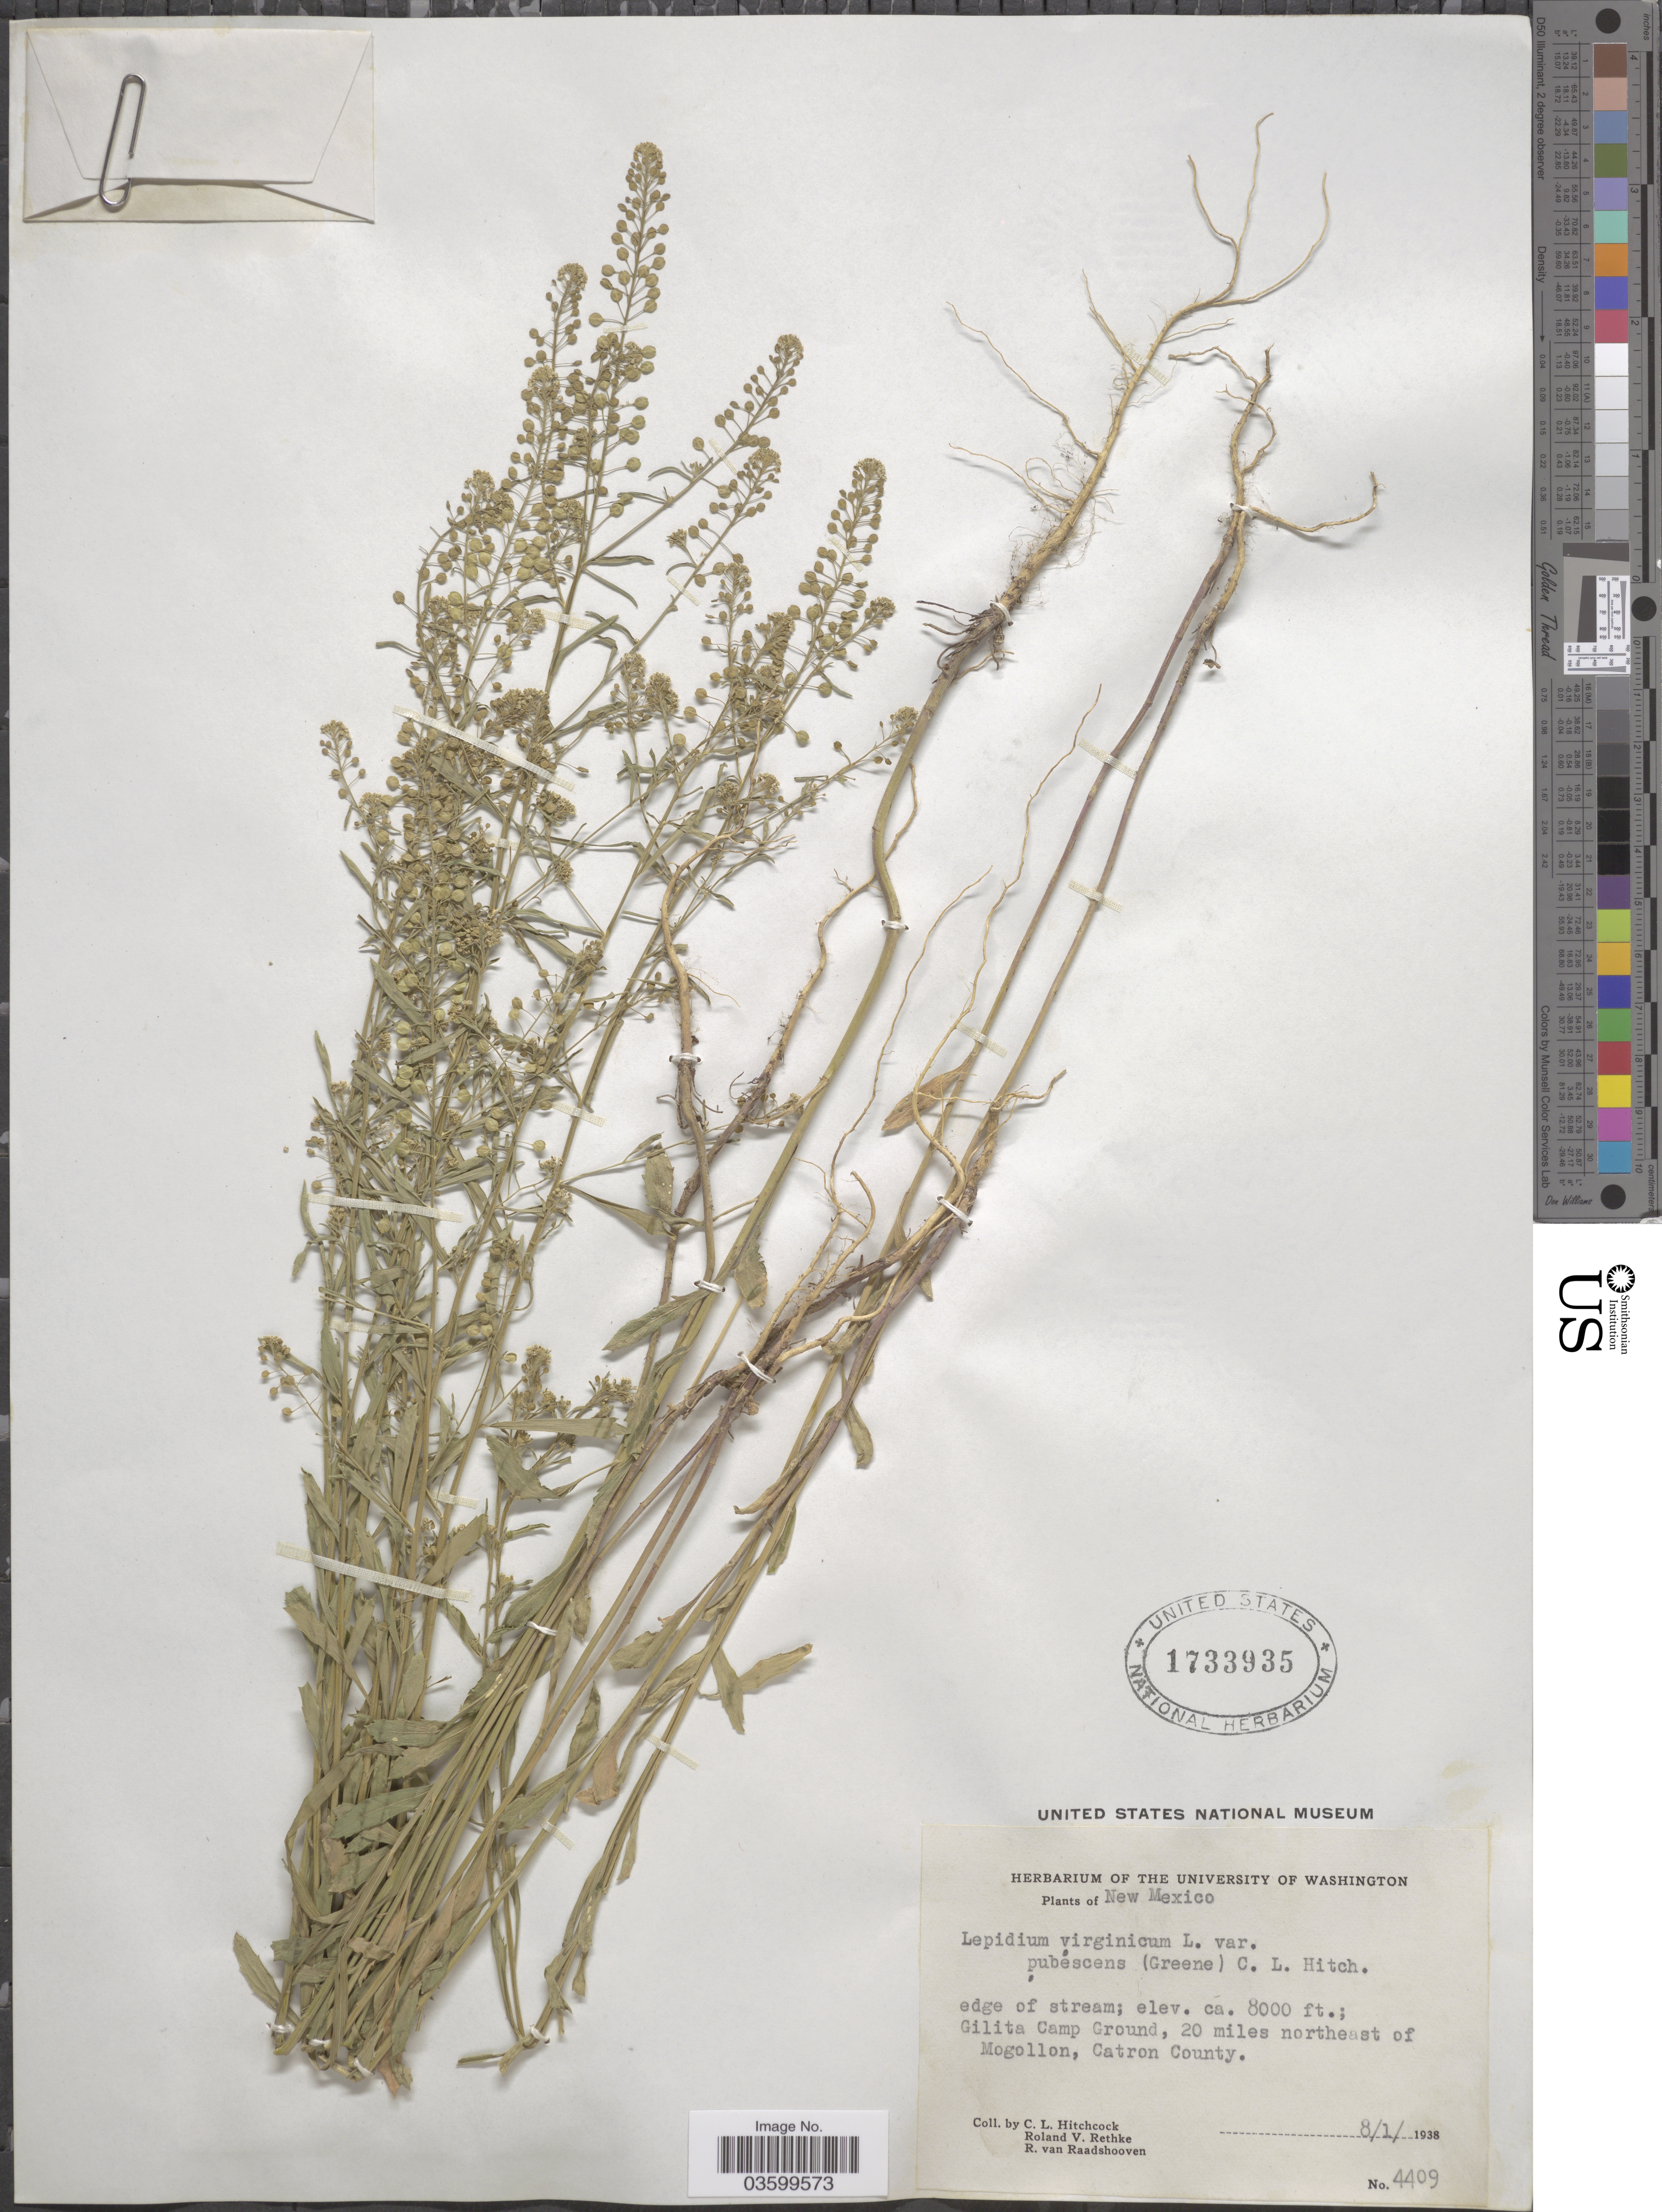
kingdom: Plantae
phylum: Tracheophyta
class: Magnoliopsida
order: Brassicales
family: Brassicaceae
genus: Lepidium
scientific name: Lepidium virginicum var. pubescens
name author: (Greene) C.L. Hitchc.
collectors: C. L. Hitchcock, R. Rethke & R. Raadshooven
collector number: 4409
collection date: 1938-08-01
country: United States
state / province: New Mexico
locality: Edge of stream. Gilita Camp Ground, 20 miles northeast of Mogollon, Catron County.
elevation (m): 2438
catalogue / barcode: US 1733935